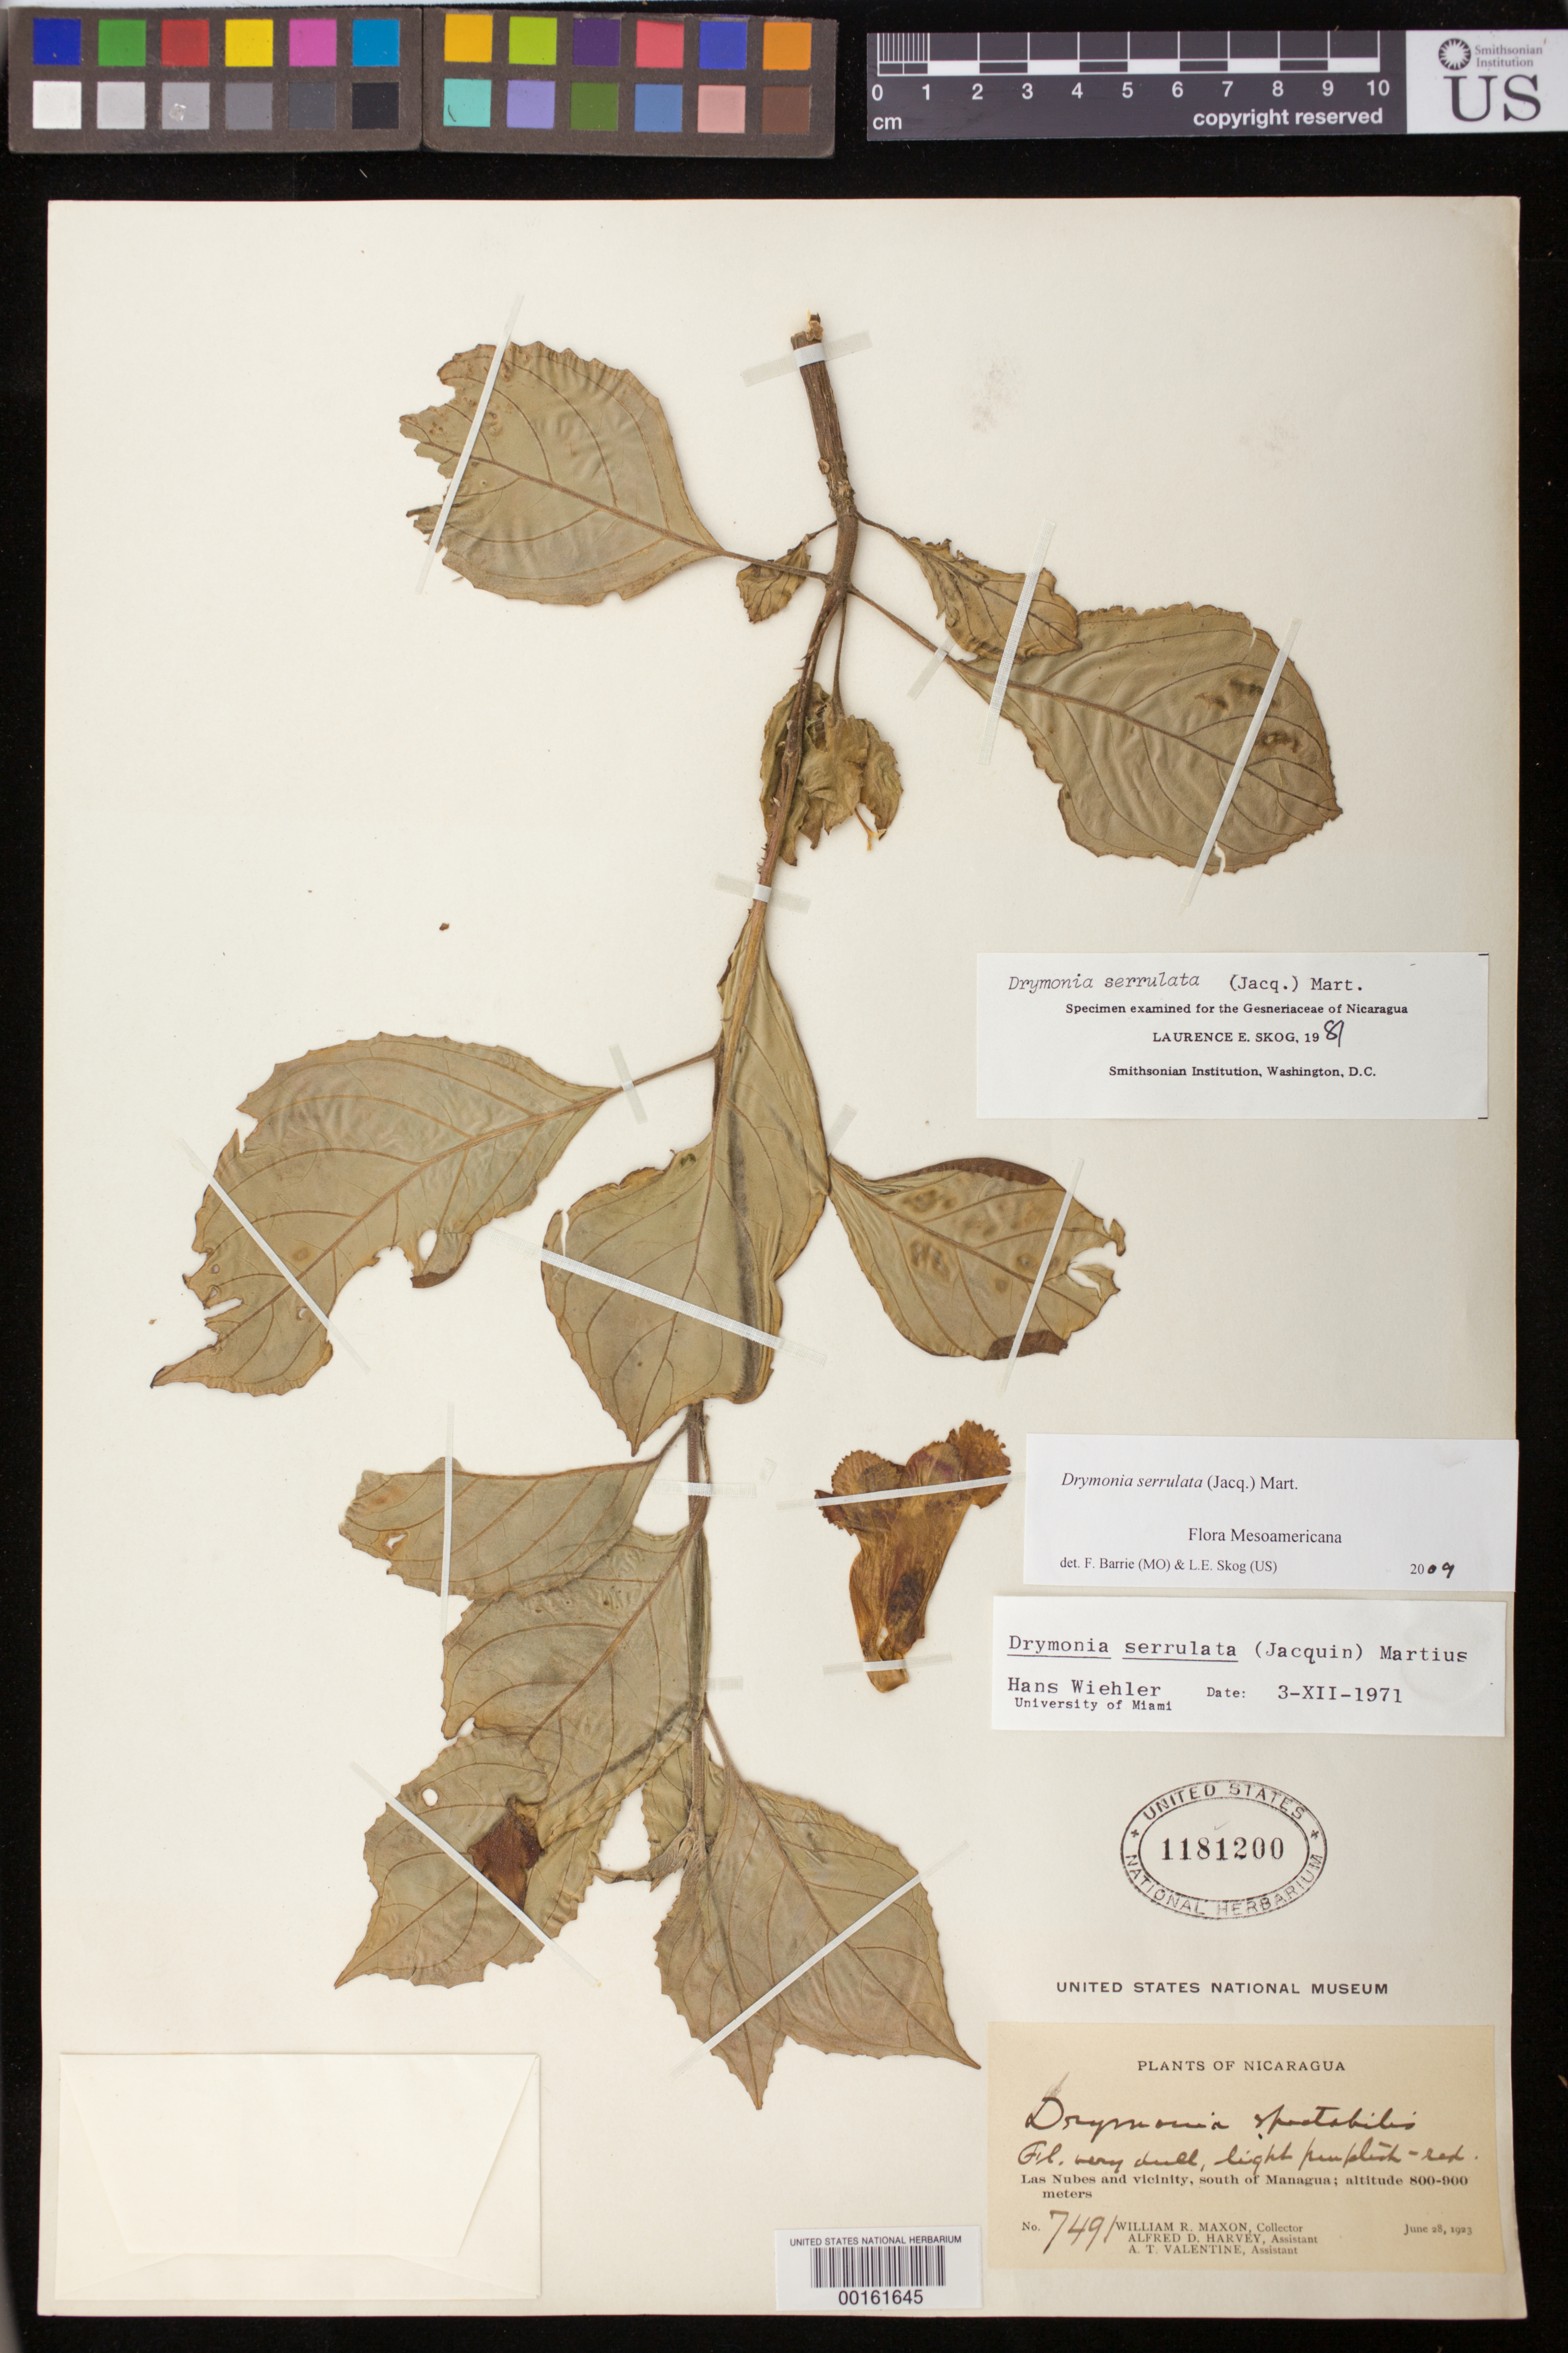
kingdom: Plantae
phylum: Tracheophyta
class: Magnoliopsida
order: Lamiales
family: Gesneriaceae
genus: Drymonia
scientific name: Drymonia serrulata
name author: (Jacq.) Mart.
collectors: W. R. Maxon & et al.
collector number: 7491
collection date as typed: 28 Jun 1923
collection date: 1923-06-28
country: Nicaragua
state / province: Managua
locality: Las Nubes and vicinity, S of Managua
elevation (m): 800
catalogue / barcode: US 1181200